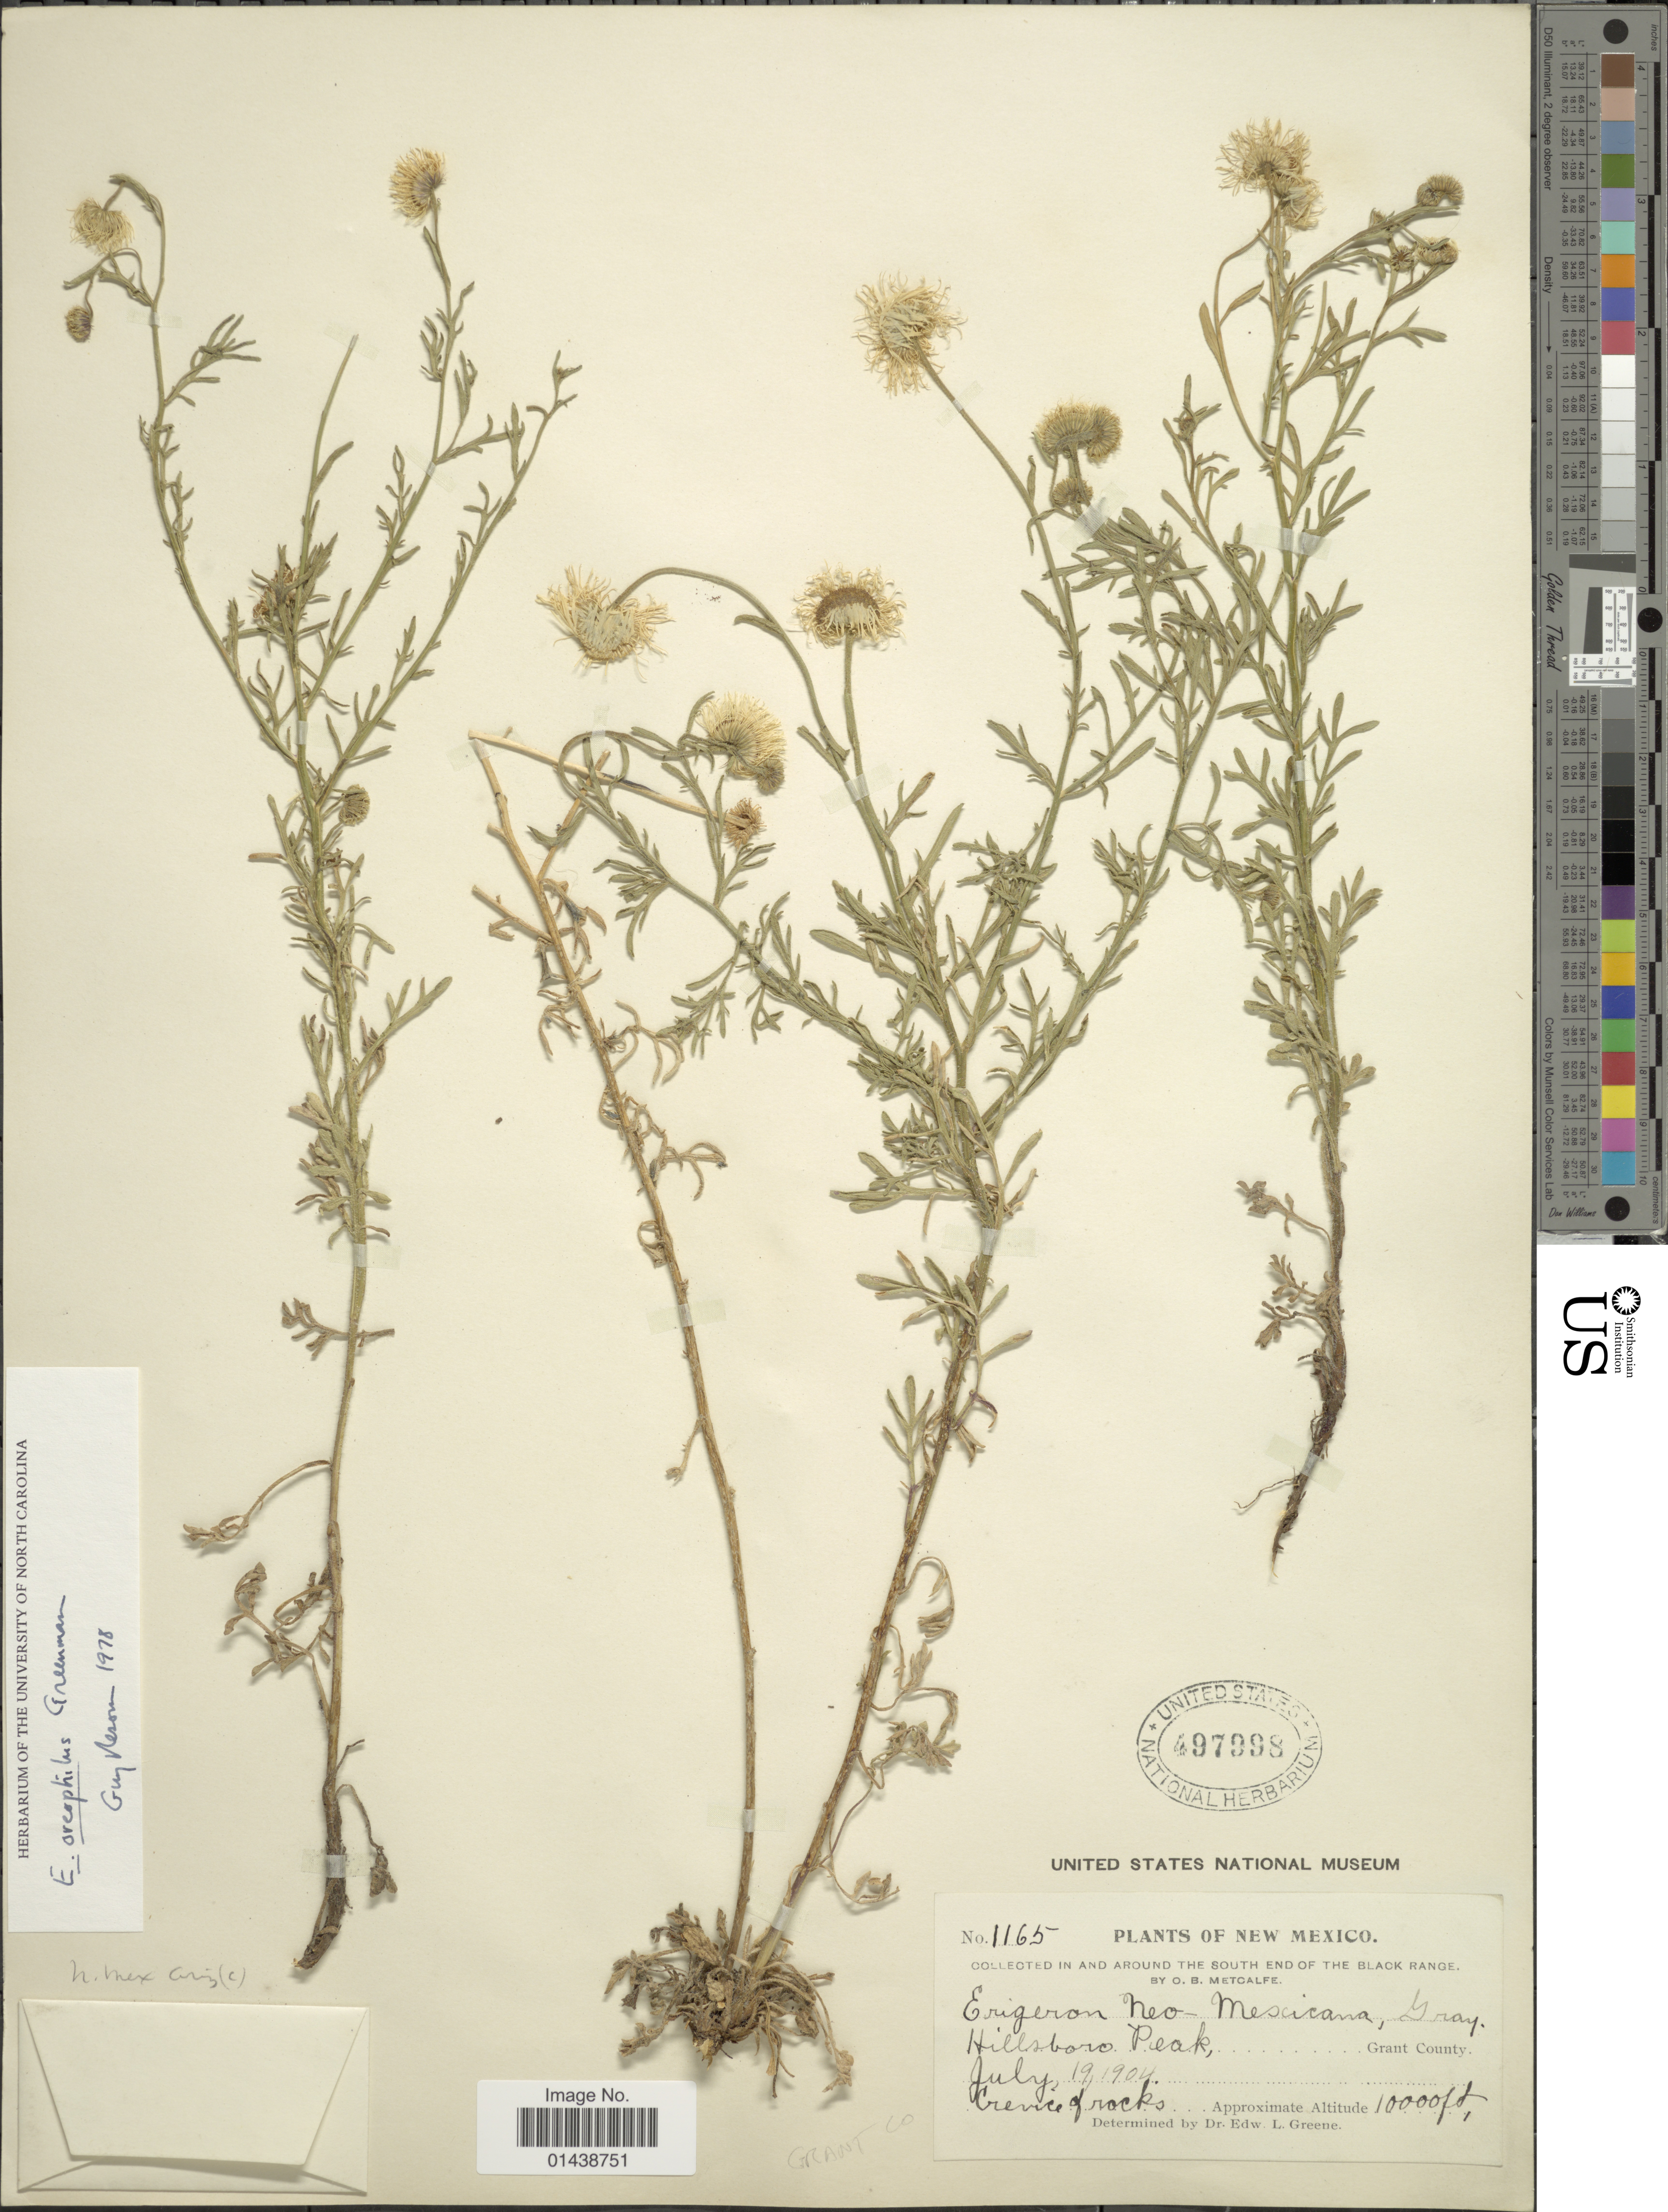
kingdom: Plantae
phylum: Tracheophyta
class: Magnoliopsida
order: Asterales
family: Asteraceae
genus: Erigeron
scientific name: Erigeron oreophilus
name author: Greenm.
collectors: O. B. Metcalfe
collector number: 1165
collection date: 1904-07-19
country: United States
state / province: New Mexico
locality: In and around the south end of the Black Range. Hillsboro Peak, Grant County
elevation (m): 3048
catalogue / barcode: US 497998